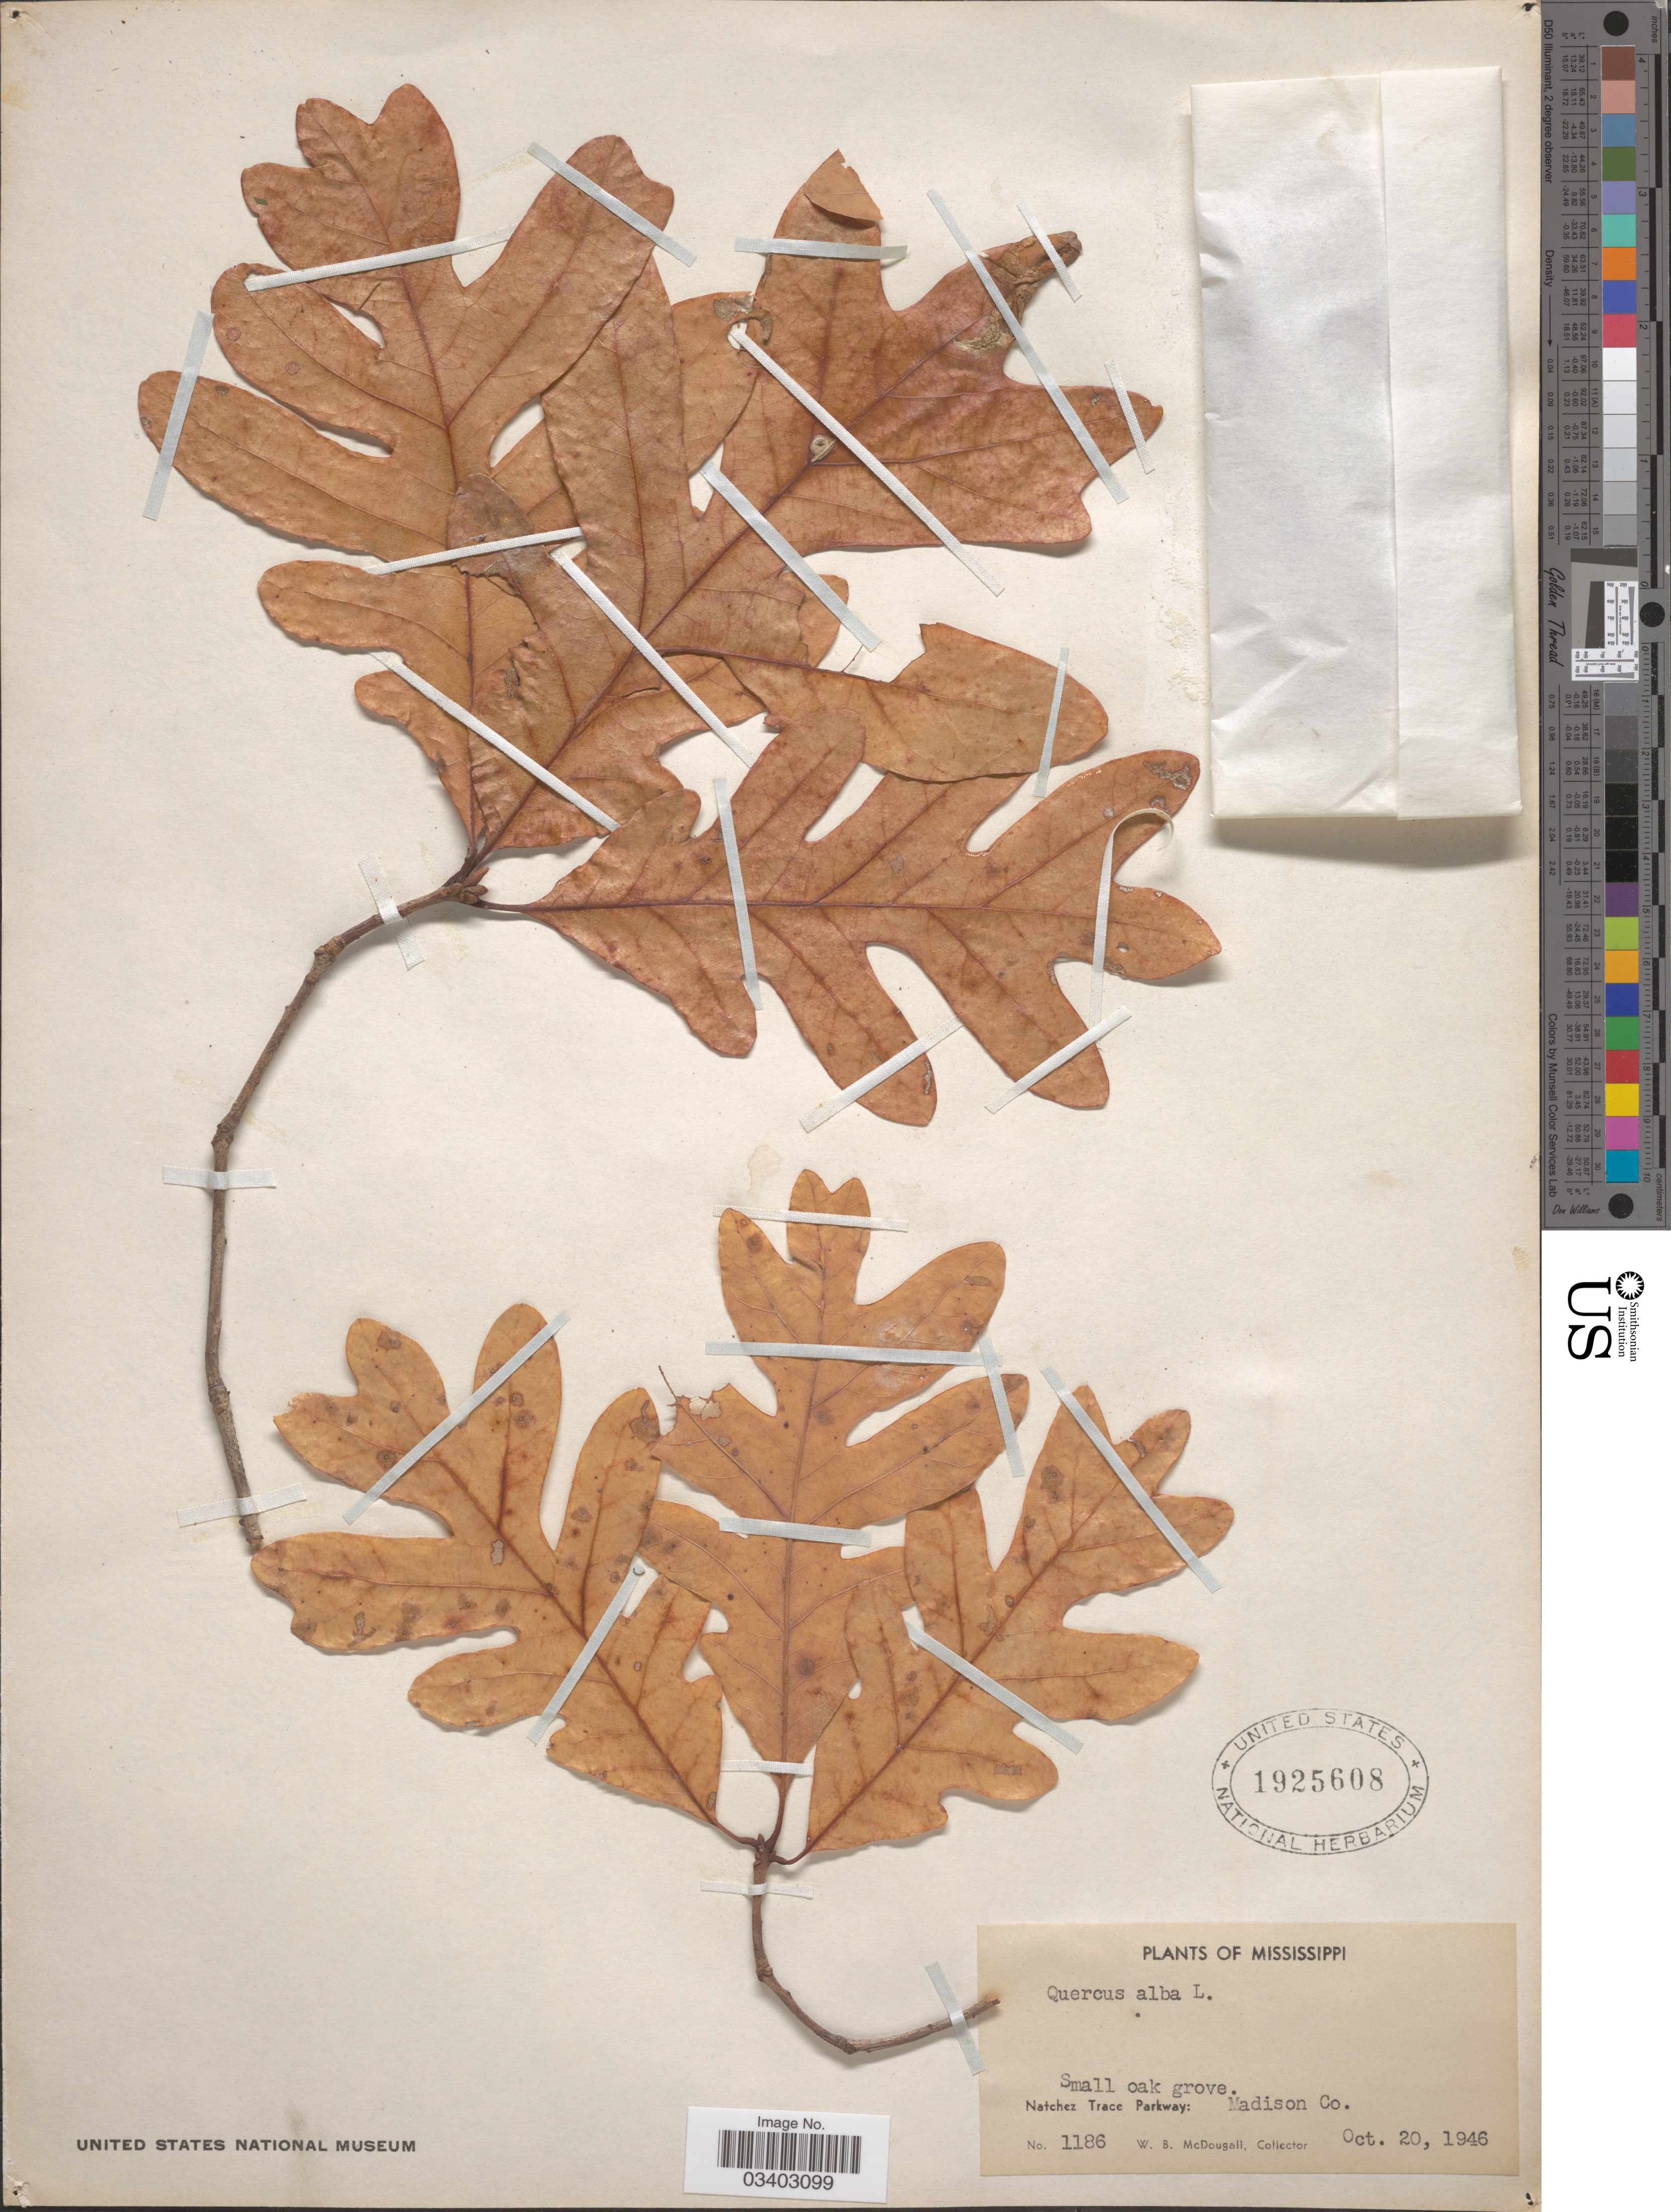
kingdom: Plantae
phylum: Tracheophyta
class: Magnoliopsida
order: Fagales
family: Fagaceae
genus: Quercus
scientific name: Quercus alba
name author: L.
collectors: W. B. McDougall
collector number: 1186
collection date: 1946-10-20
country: United States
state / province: Mississippi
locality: Natchez Trace Parkway: Madison Co.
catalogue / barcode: US 1925608